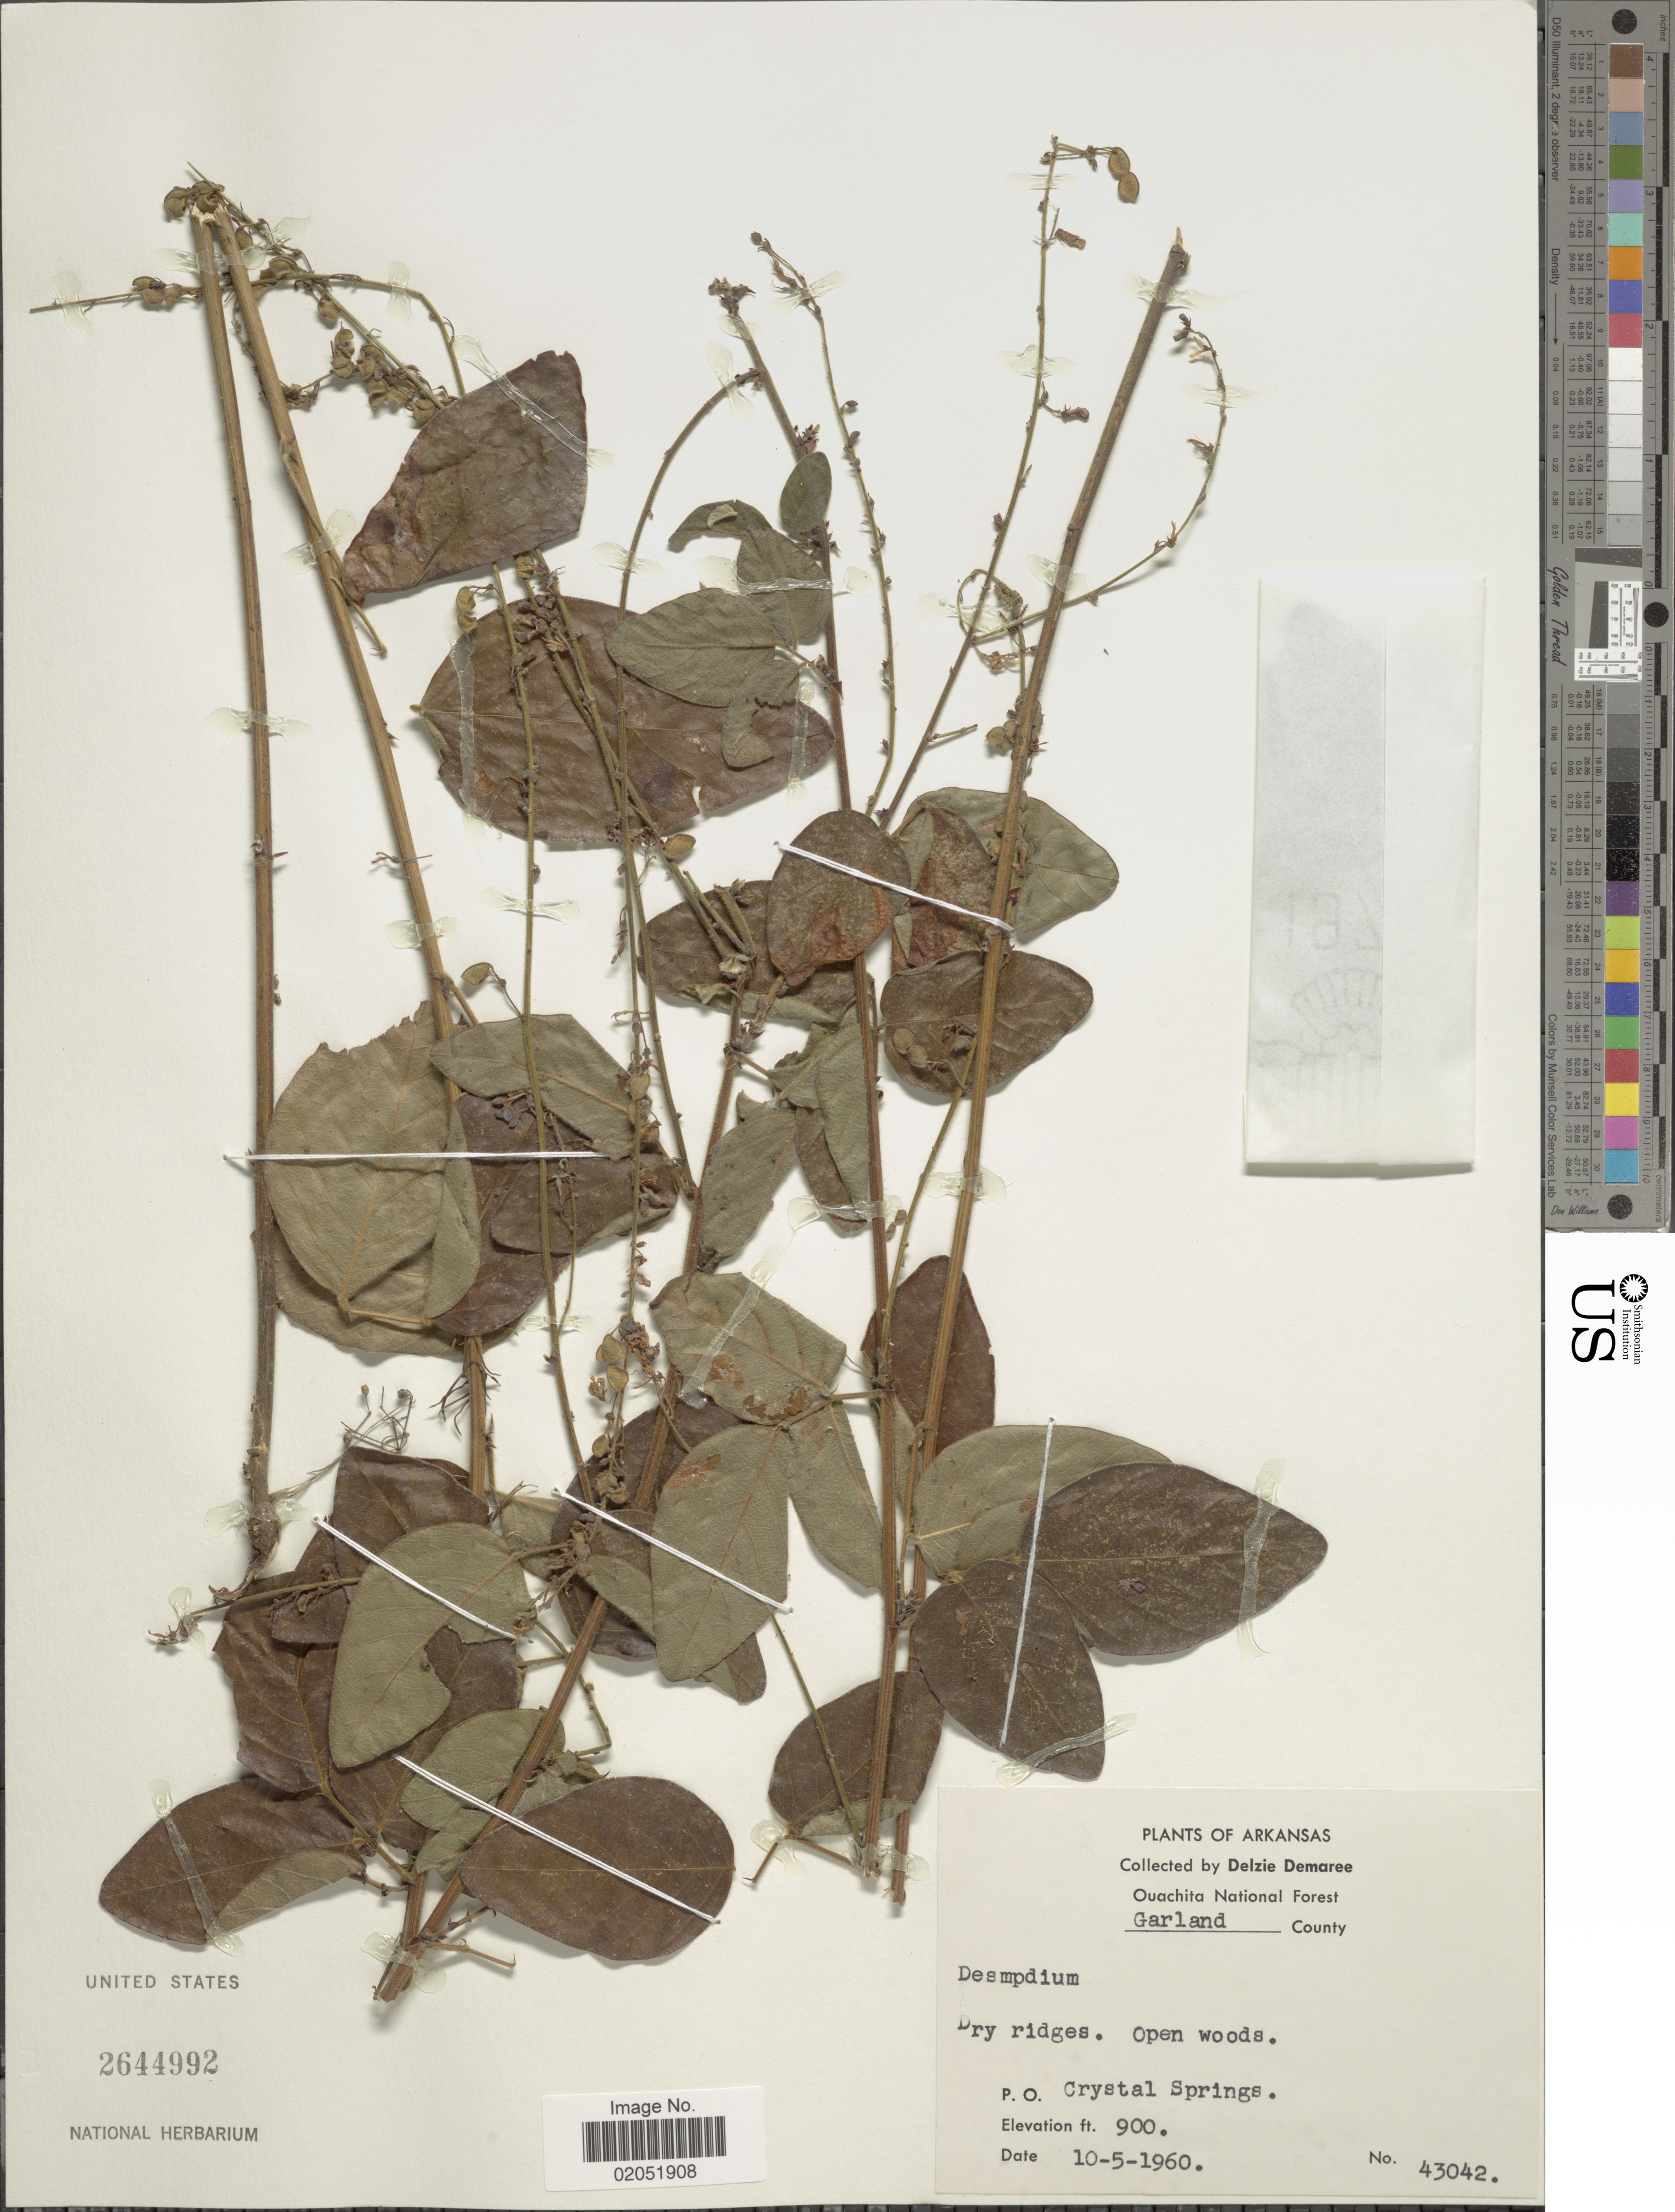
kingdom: Plantae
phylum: Tracheophyta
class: Magnoliopsida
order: Fabales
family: Fabaceae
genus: Desmodium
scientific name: Desmodium sp.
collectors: D. Demaree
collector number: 43042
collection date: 1960-05-10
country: United States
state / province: Arkansas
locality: Arkansas, Ouachita National Forest. Garland County. P.O. Crystal Springs.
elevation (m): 274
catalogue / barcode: US 2644992